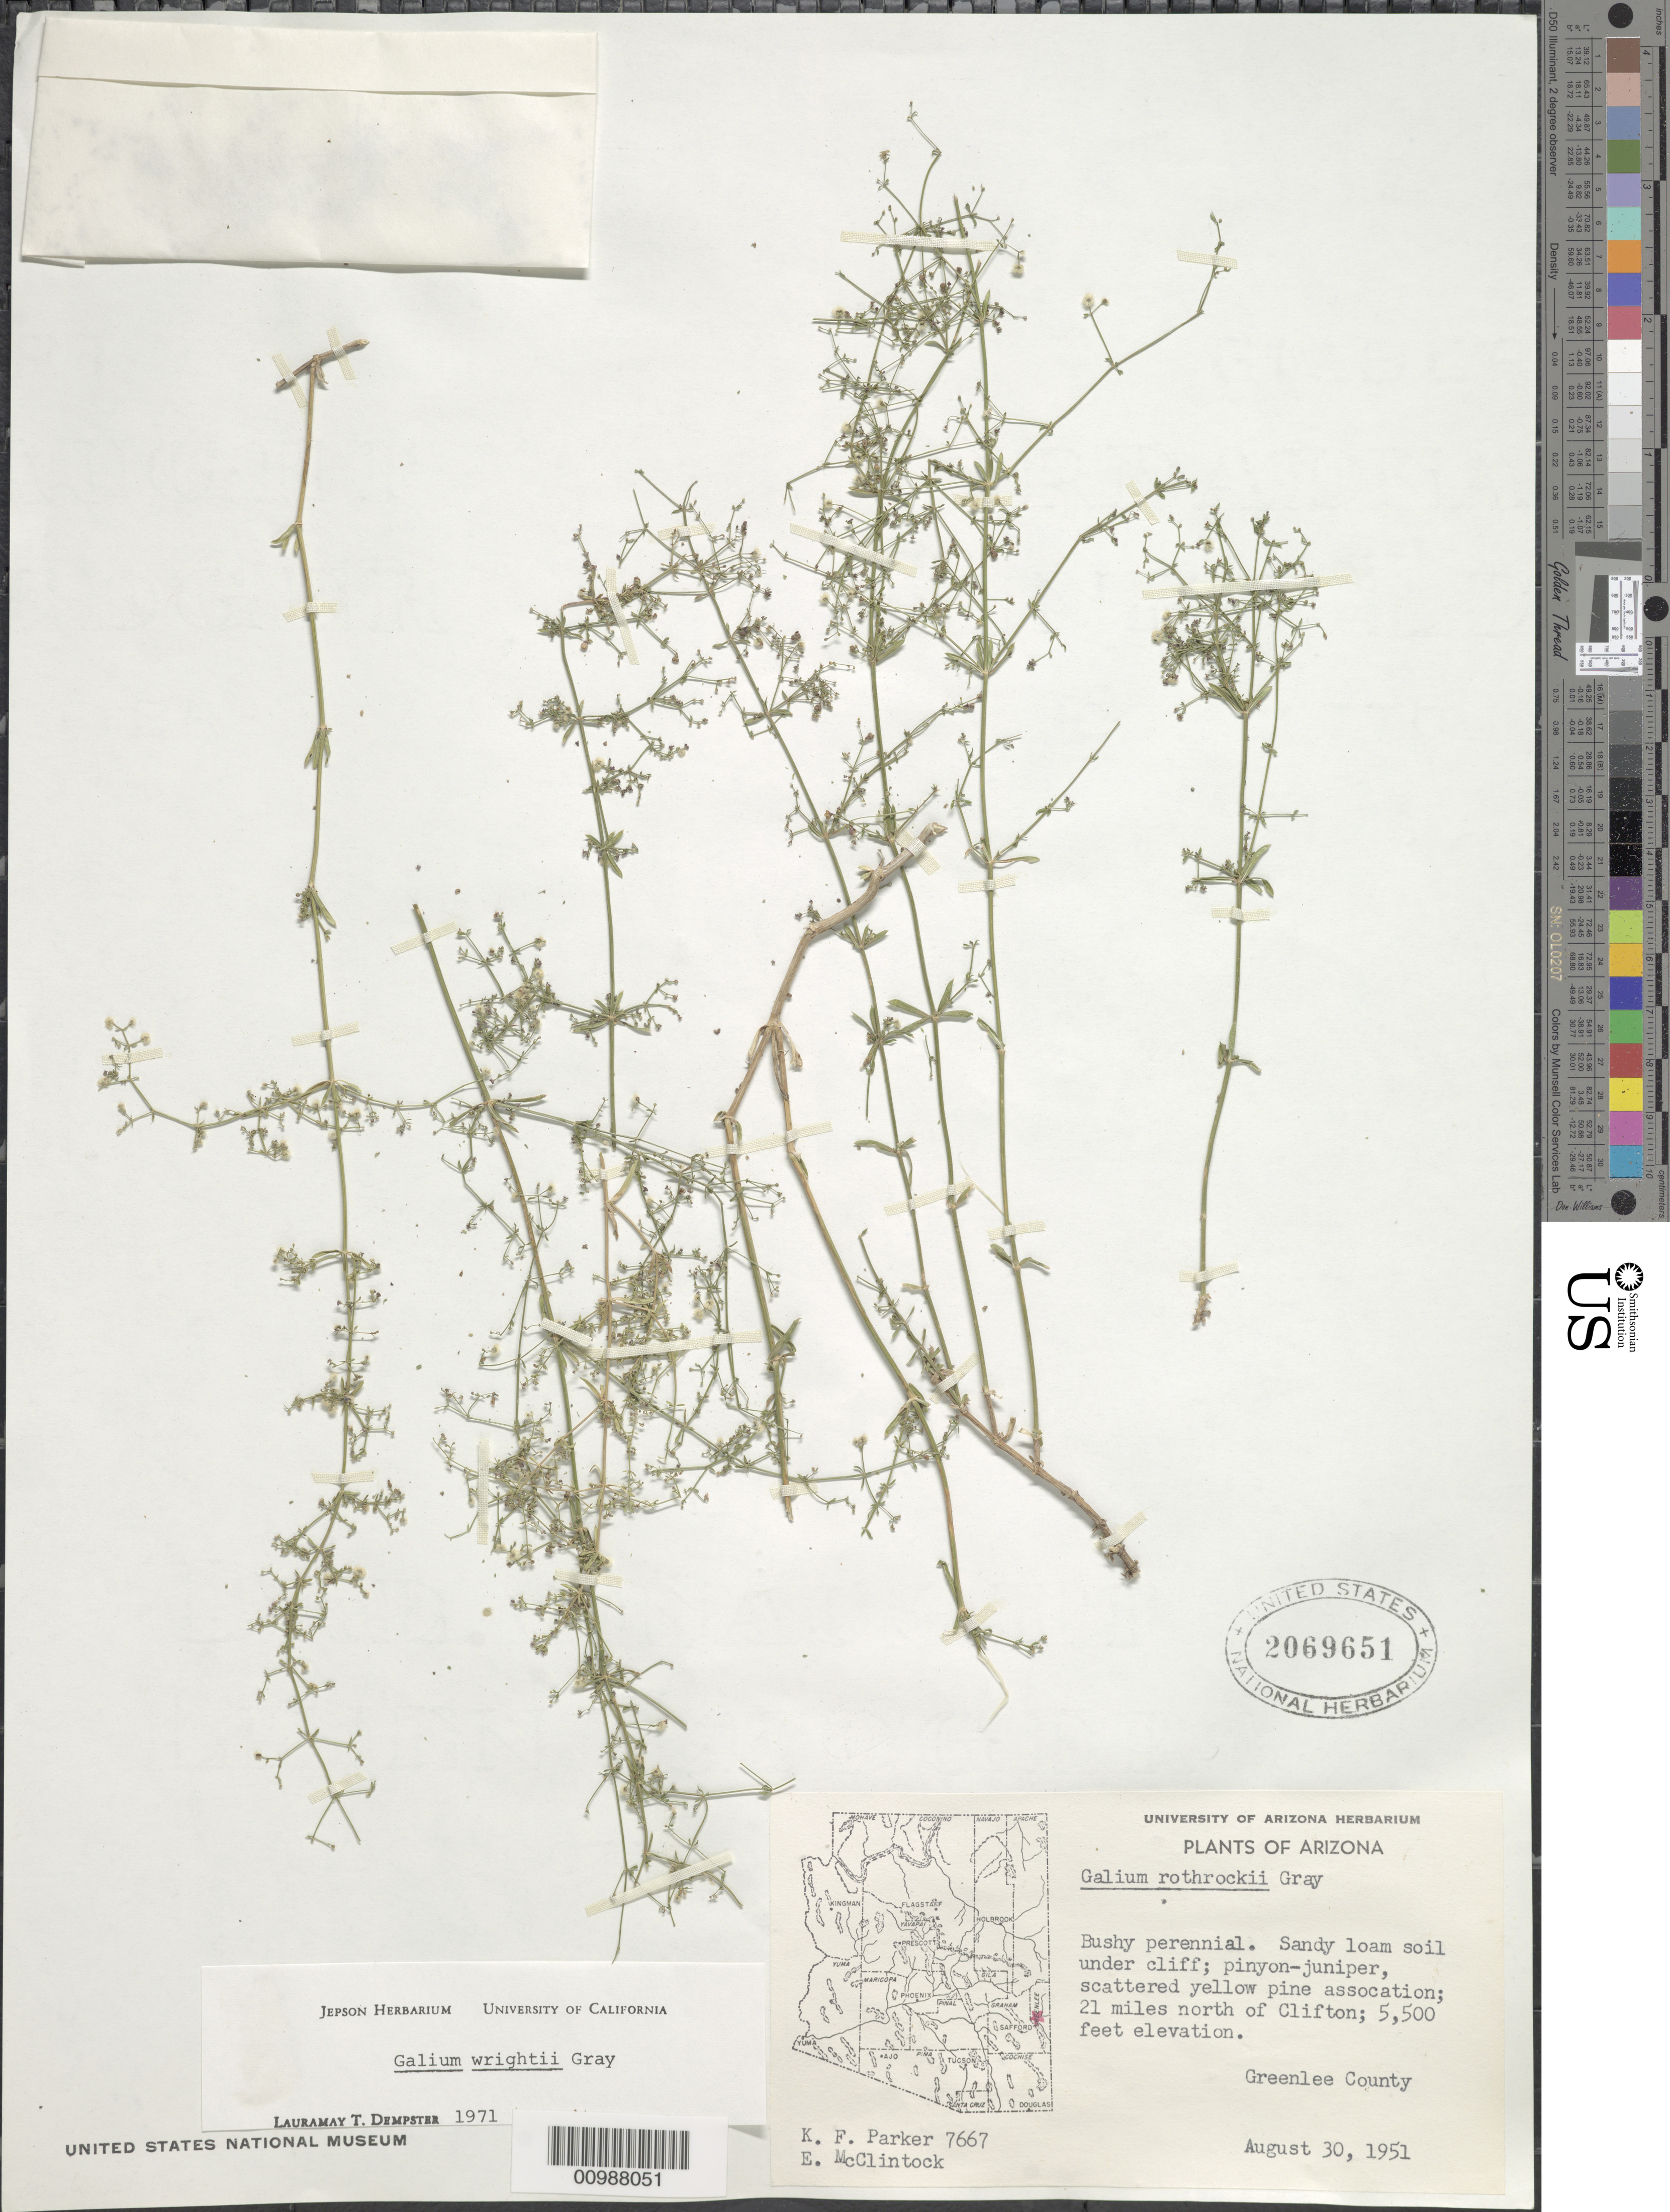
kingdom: Plantae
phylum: Tracheophyta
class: Magnoliopsida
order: Gentianales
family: Rubiaceae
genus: Galium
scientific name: Galium wrightii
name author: A. Gray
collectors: K. F. Parker & E. McClintock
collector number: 7667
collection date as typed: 30 Aug 1951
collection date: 1951-08-30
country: United States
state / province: Arizona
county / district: Greenlee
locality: Bushy Perennial. Sandy loam soil under cliff; pinyon-juniper, scattered yellow pine association; 21 miles north of Clifton.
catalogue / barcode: US 2069651